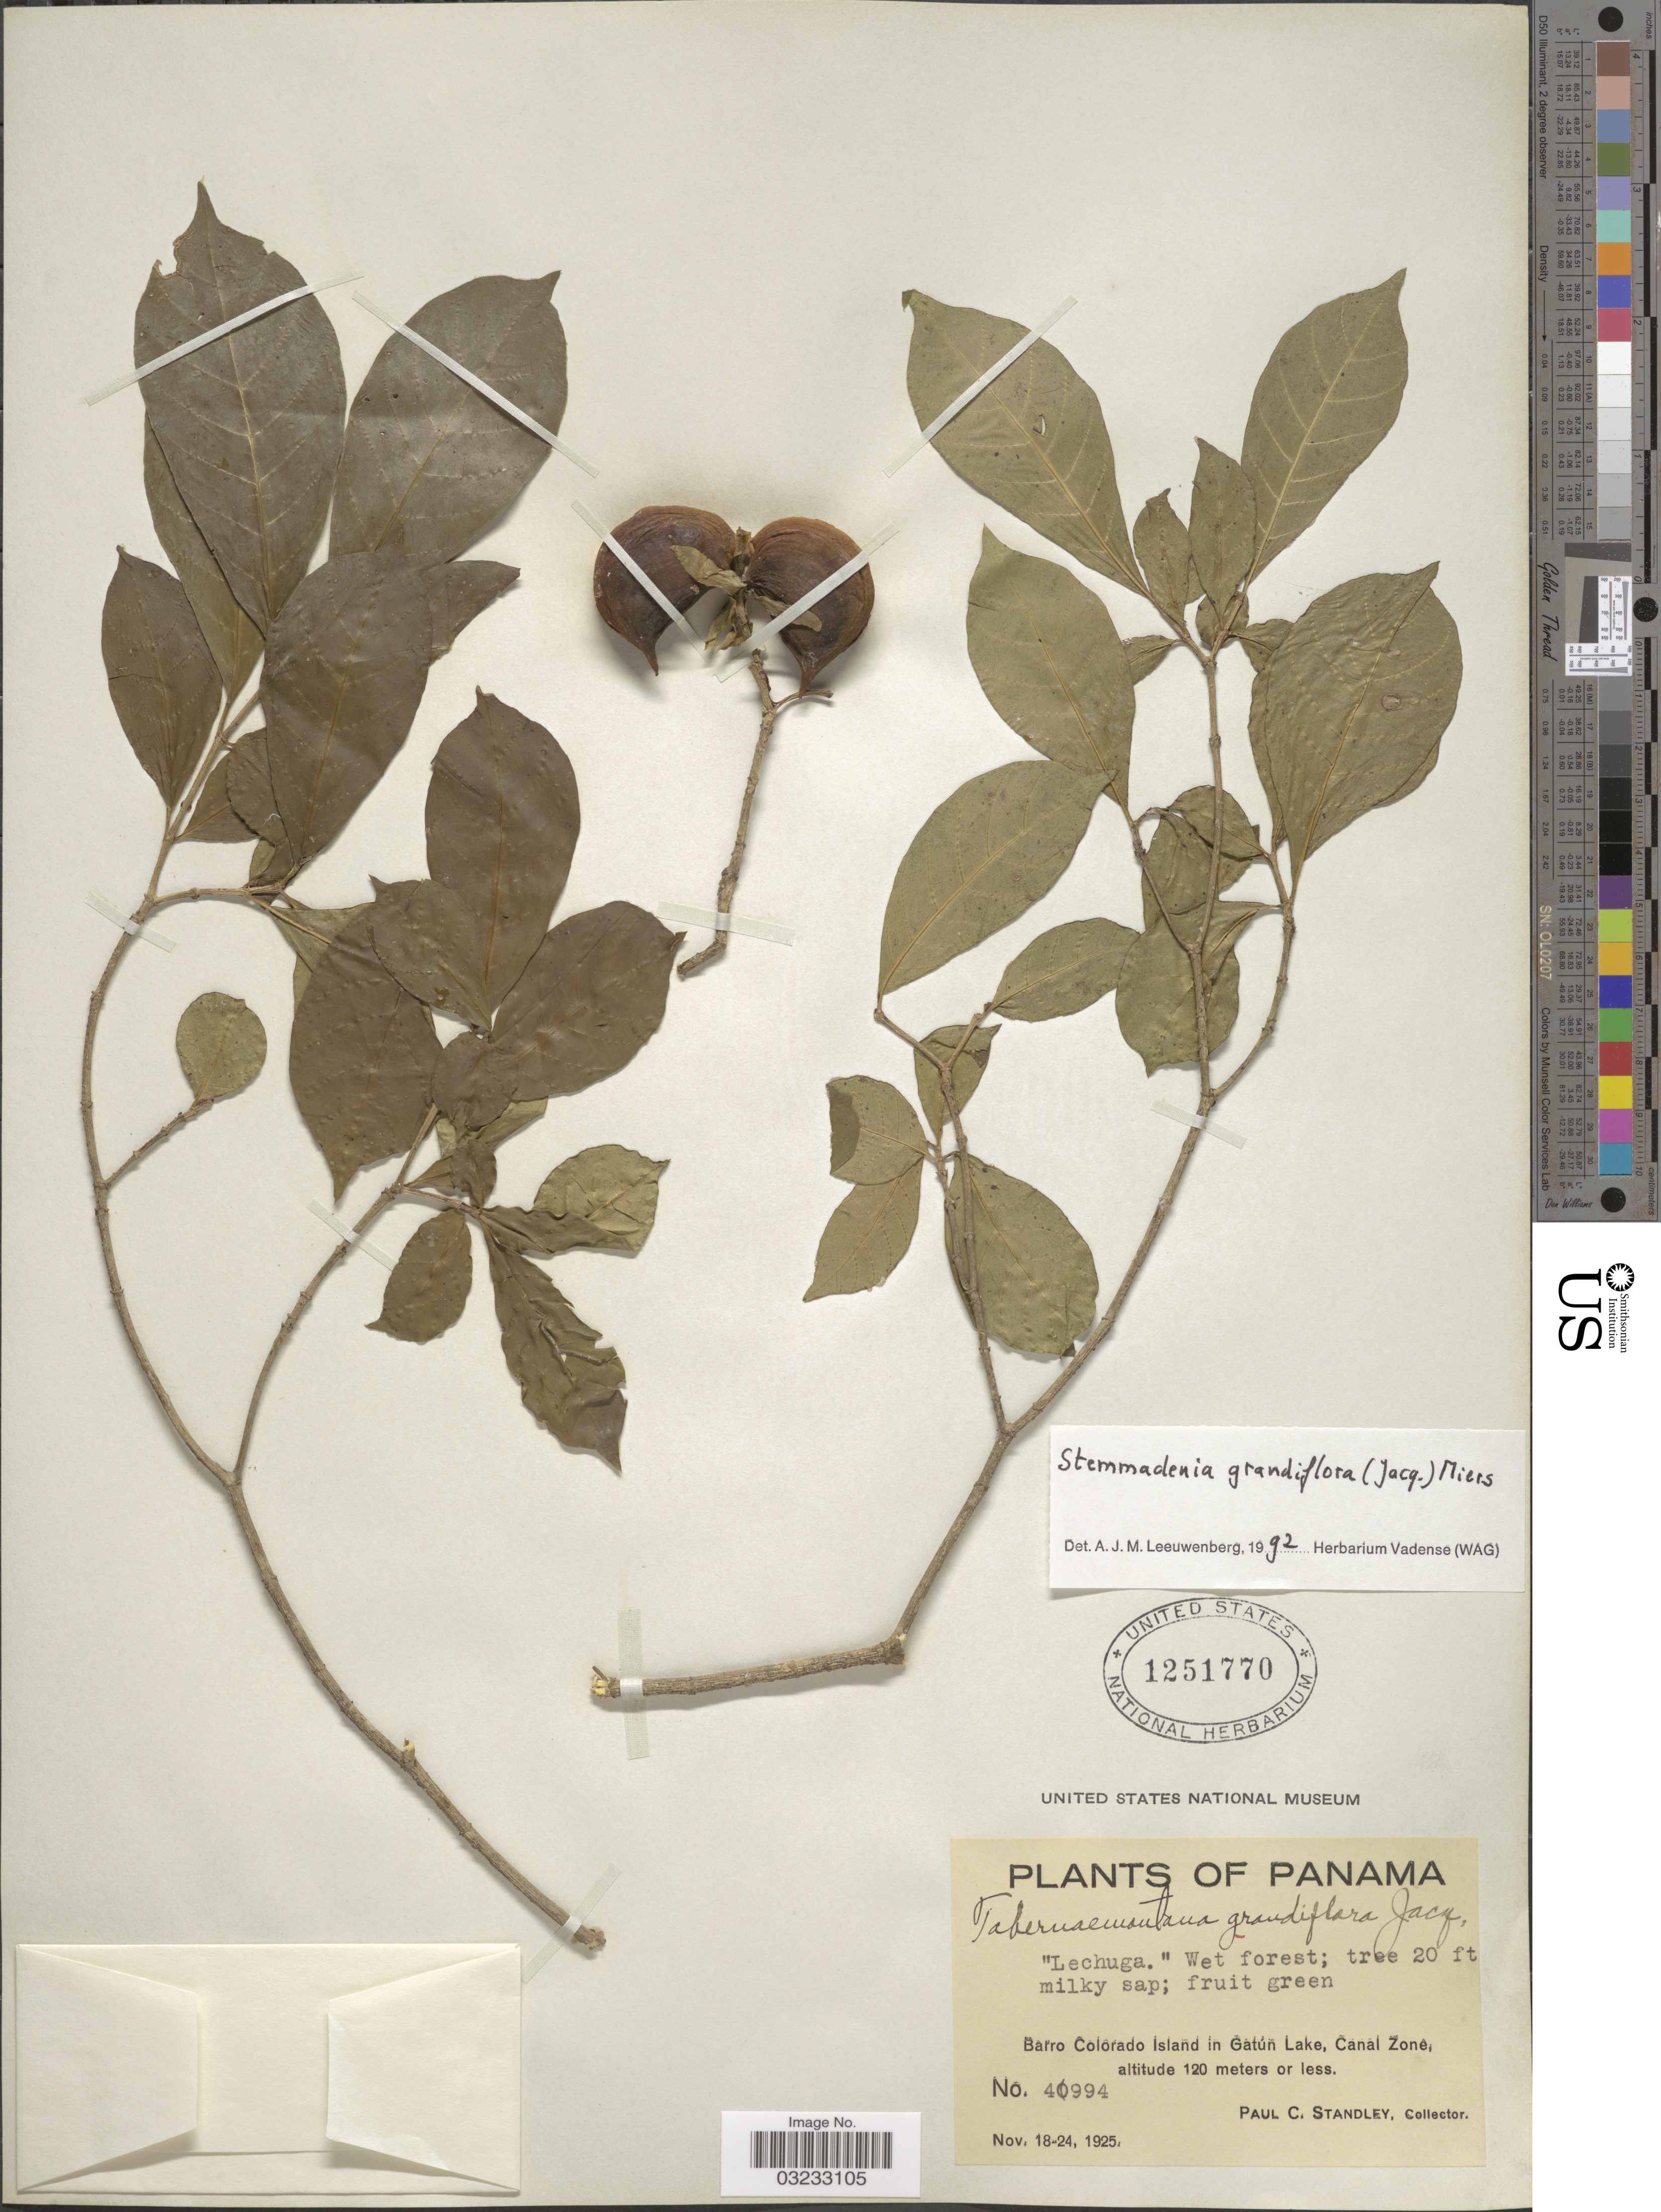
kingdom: Plantae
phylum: Tracheophyta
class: Magnoliopsida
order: Gentianales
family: Apocynaceae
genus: Stemmadenia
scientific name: Stemmadenia grandiflora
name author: (Jacq.) Miers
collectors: P. C. Standley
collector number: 40994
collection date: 1925-11-18/1925-11-24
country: Panama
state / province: Panamá Oeste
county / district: Canal Zone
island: Barro Colorado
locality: Barro Colorado Island in Gatun Lake, Canal Zone.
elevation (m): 120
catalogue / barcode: US 1251770